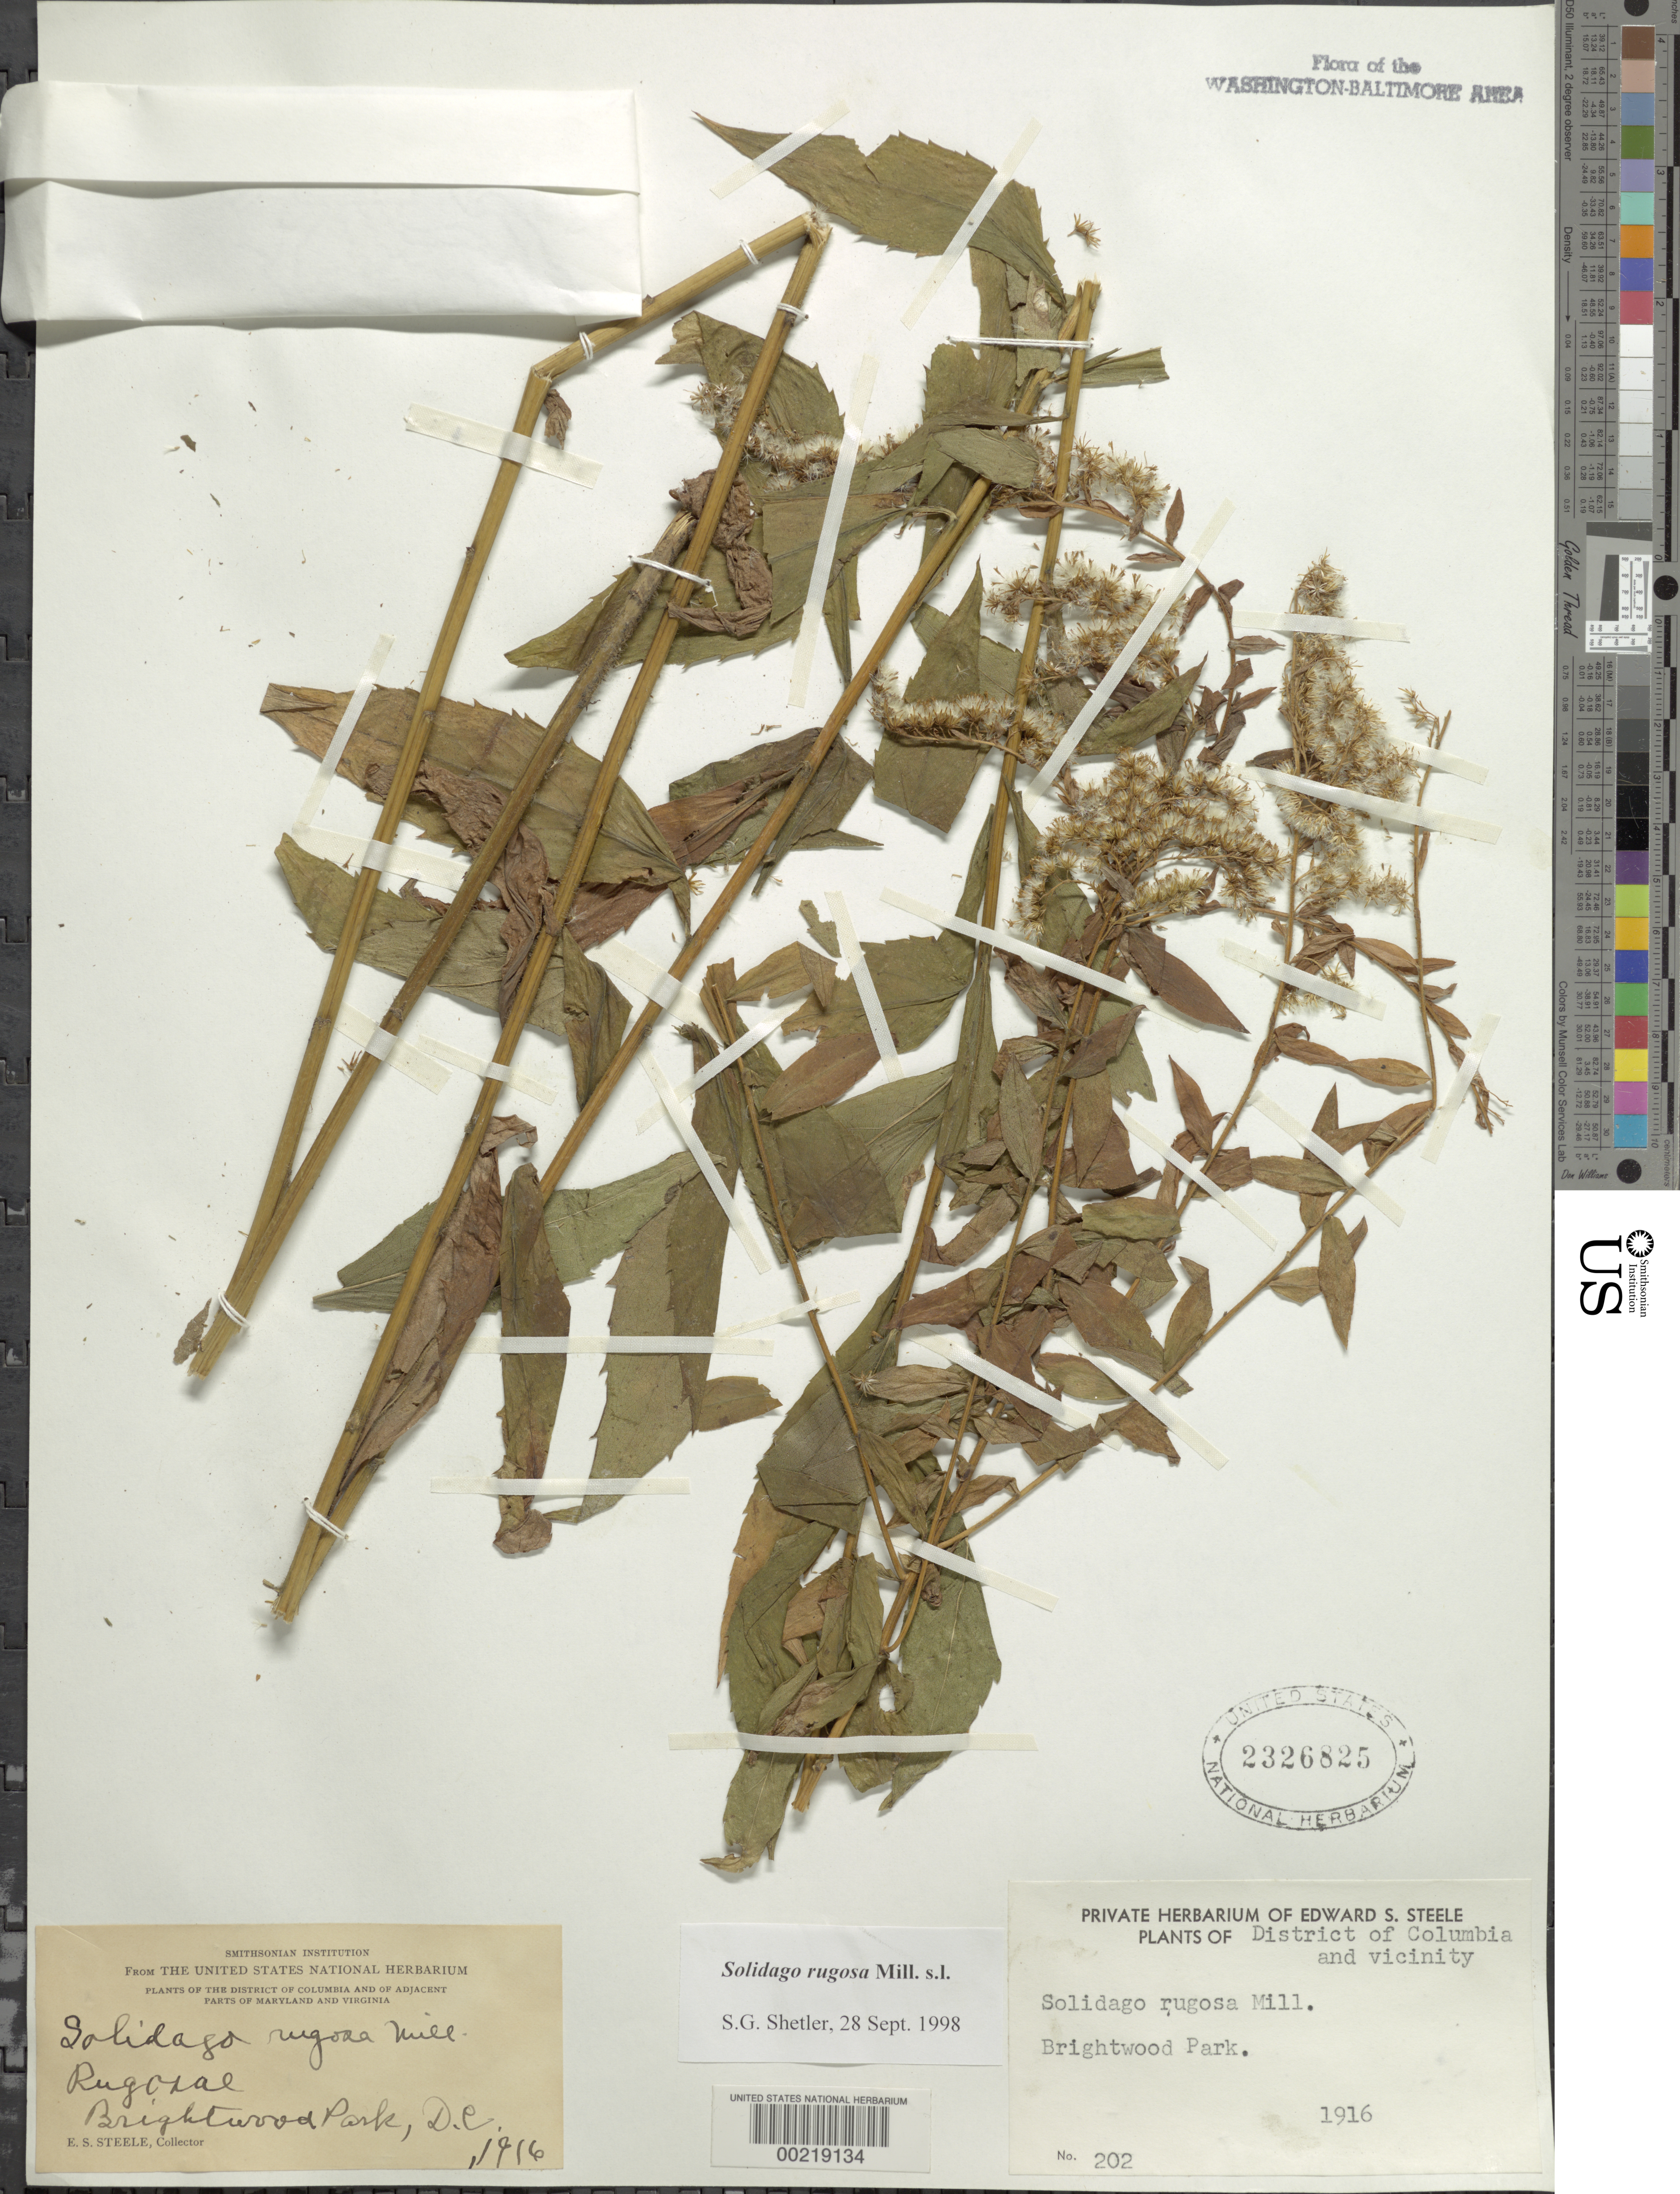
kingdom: Plantae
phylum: Tracheophyta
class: Magnoliopsida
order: Asterales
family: Asteraceae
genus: Solidago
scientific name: Solidago rugosa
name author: Mill.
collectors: E. Steele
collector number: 202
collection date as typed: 1916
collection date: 1916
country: United States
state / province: District of Columbia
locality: Brightwood Park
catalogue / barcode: US 2326825